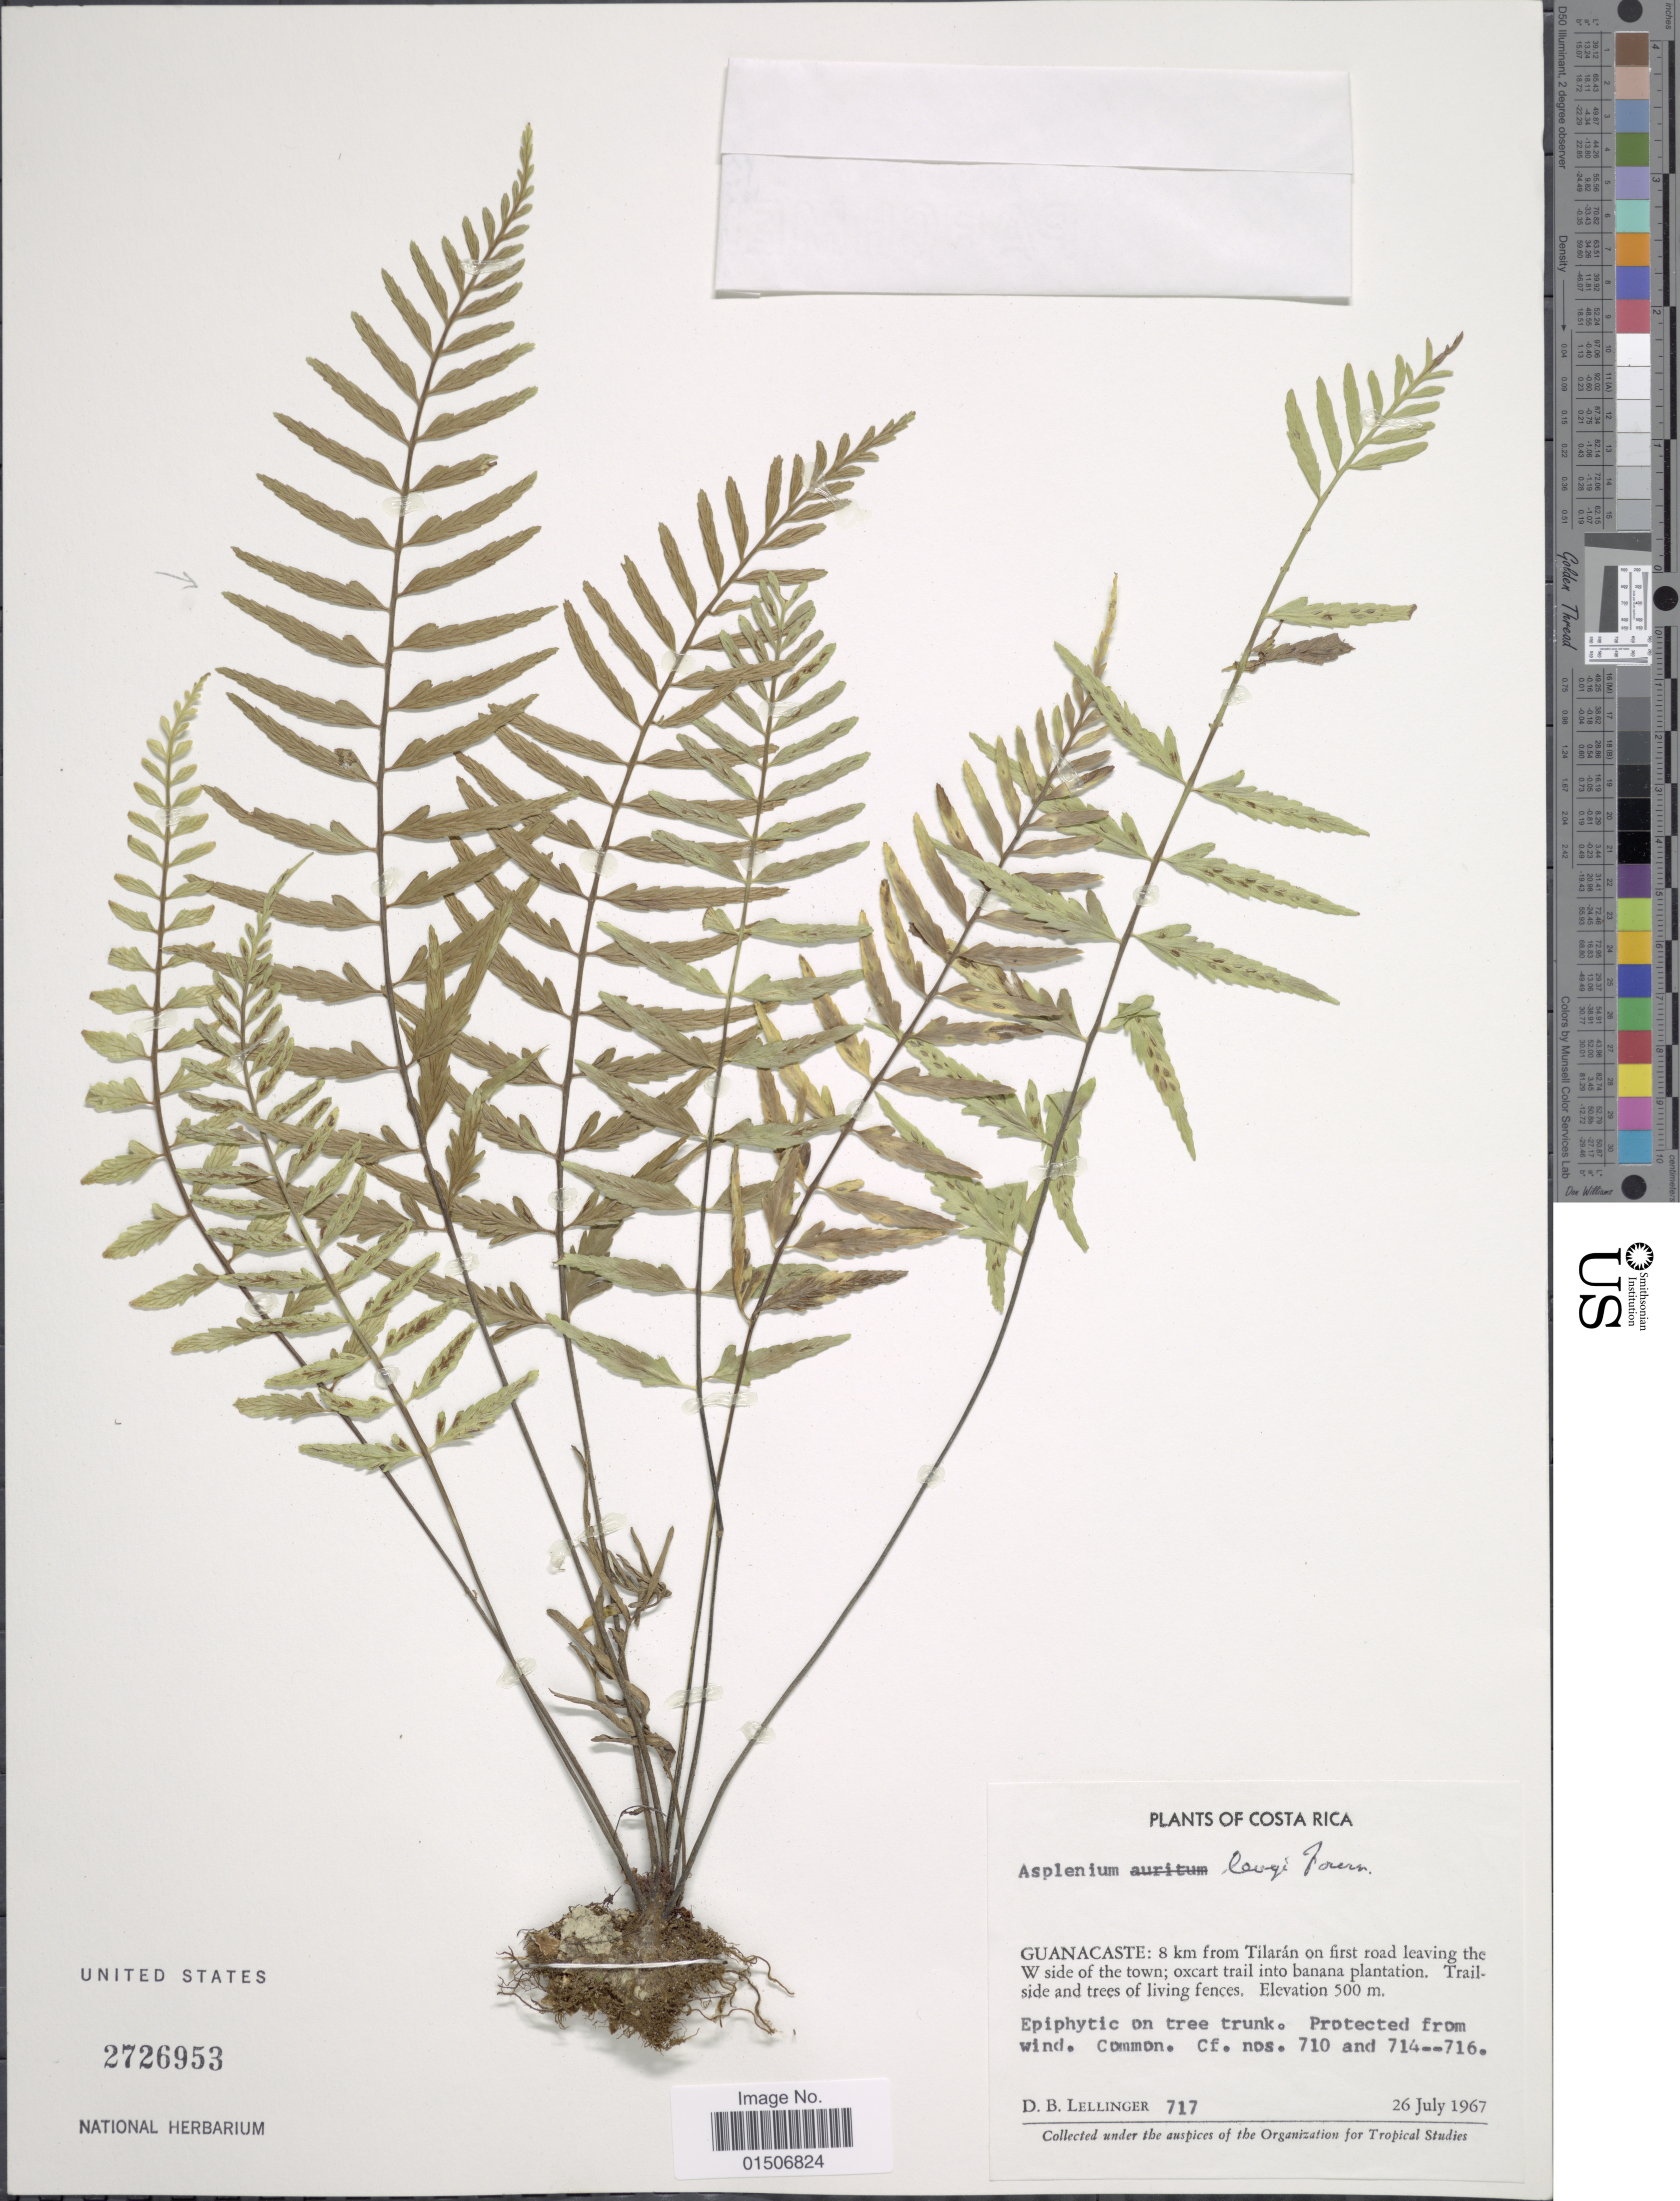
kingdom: Plantae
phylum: Tracheophyta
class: Polypodiopsida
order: Polypodiales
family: Aspleniaceae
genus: Asplenium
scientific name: Asplenium levyi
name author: E. Fourn.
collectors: D. B. Lellinger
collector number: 717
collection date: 1967-07-26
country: Costa Rica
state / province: Guanacaste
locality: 8 km from Tilarán on first road leaving the W side of the town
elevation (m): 500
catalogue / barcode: US 2726953